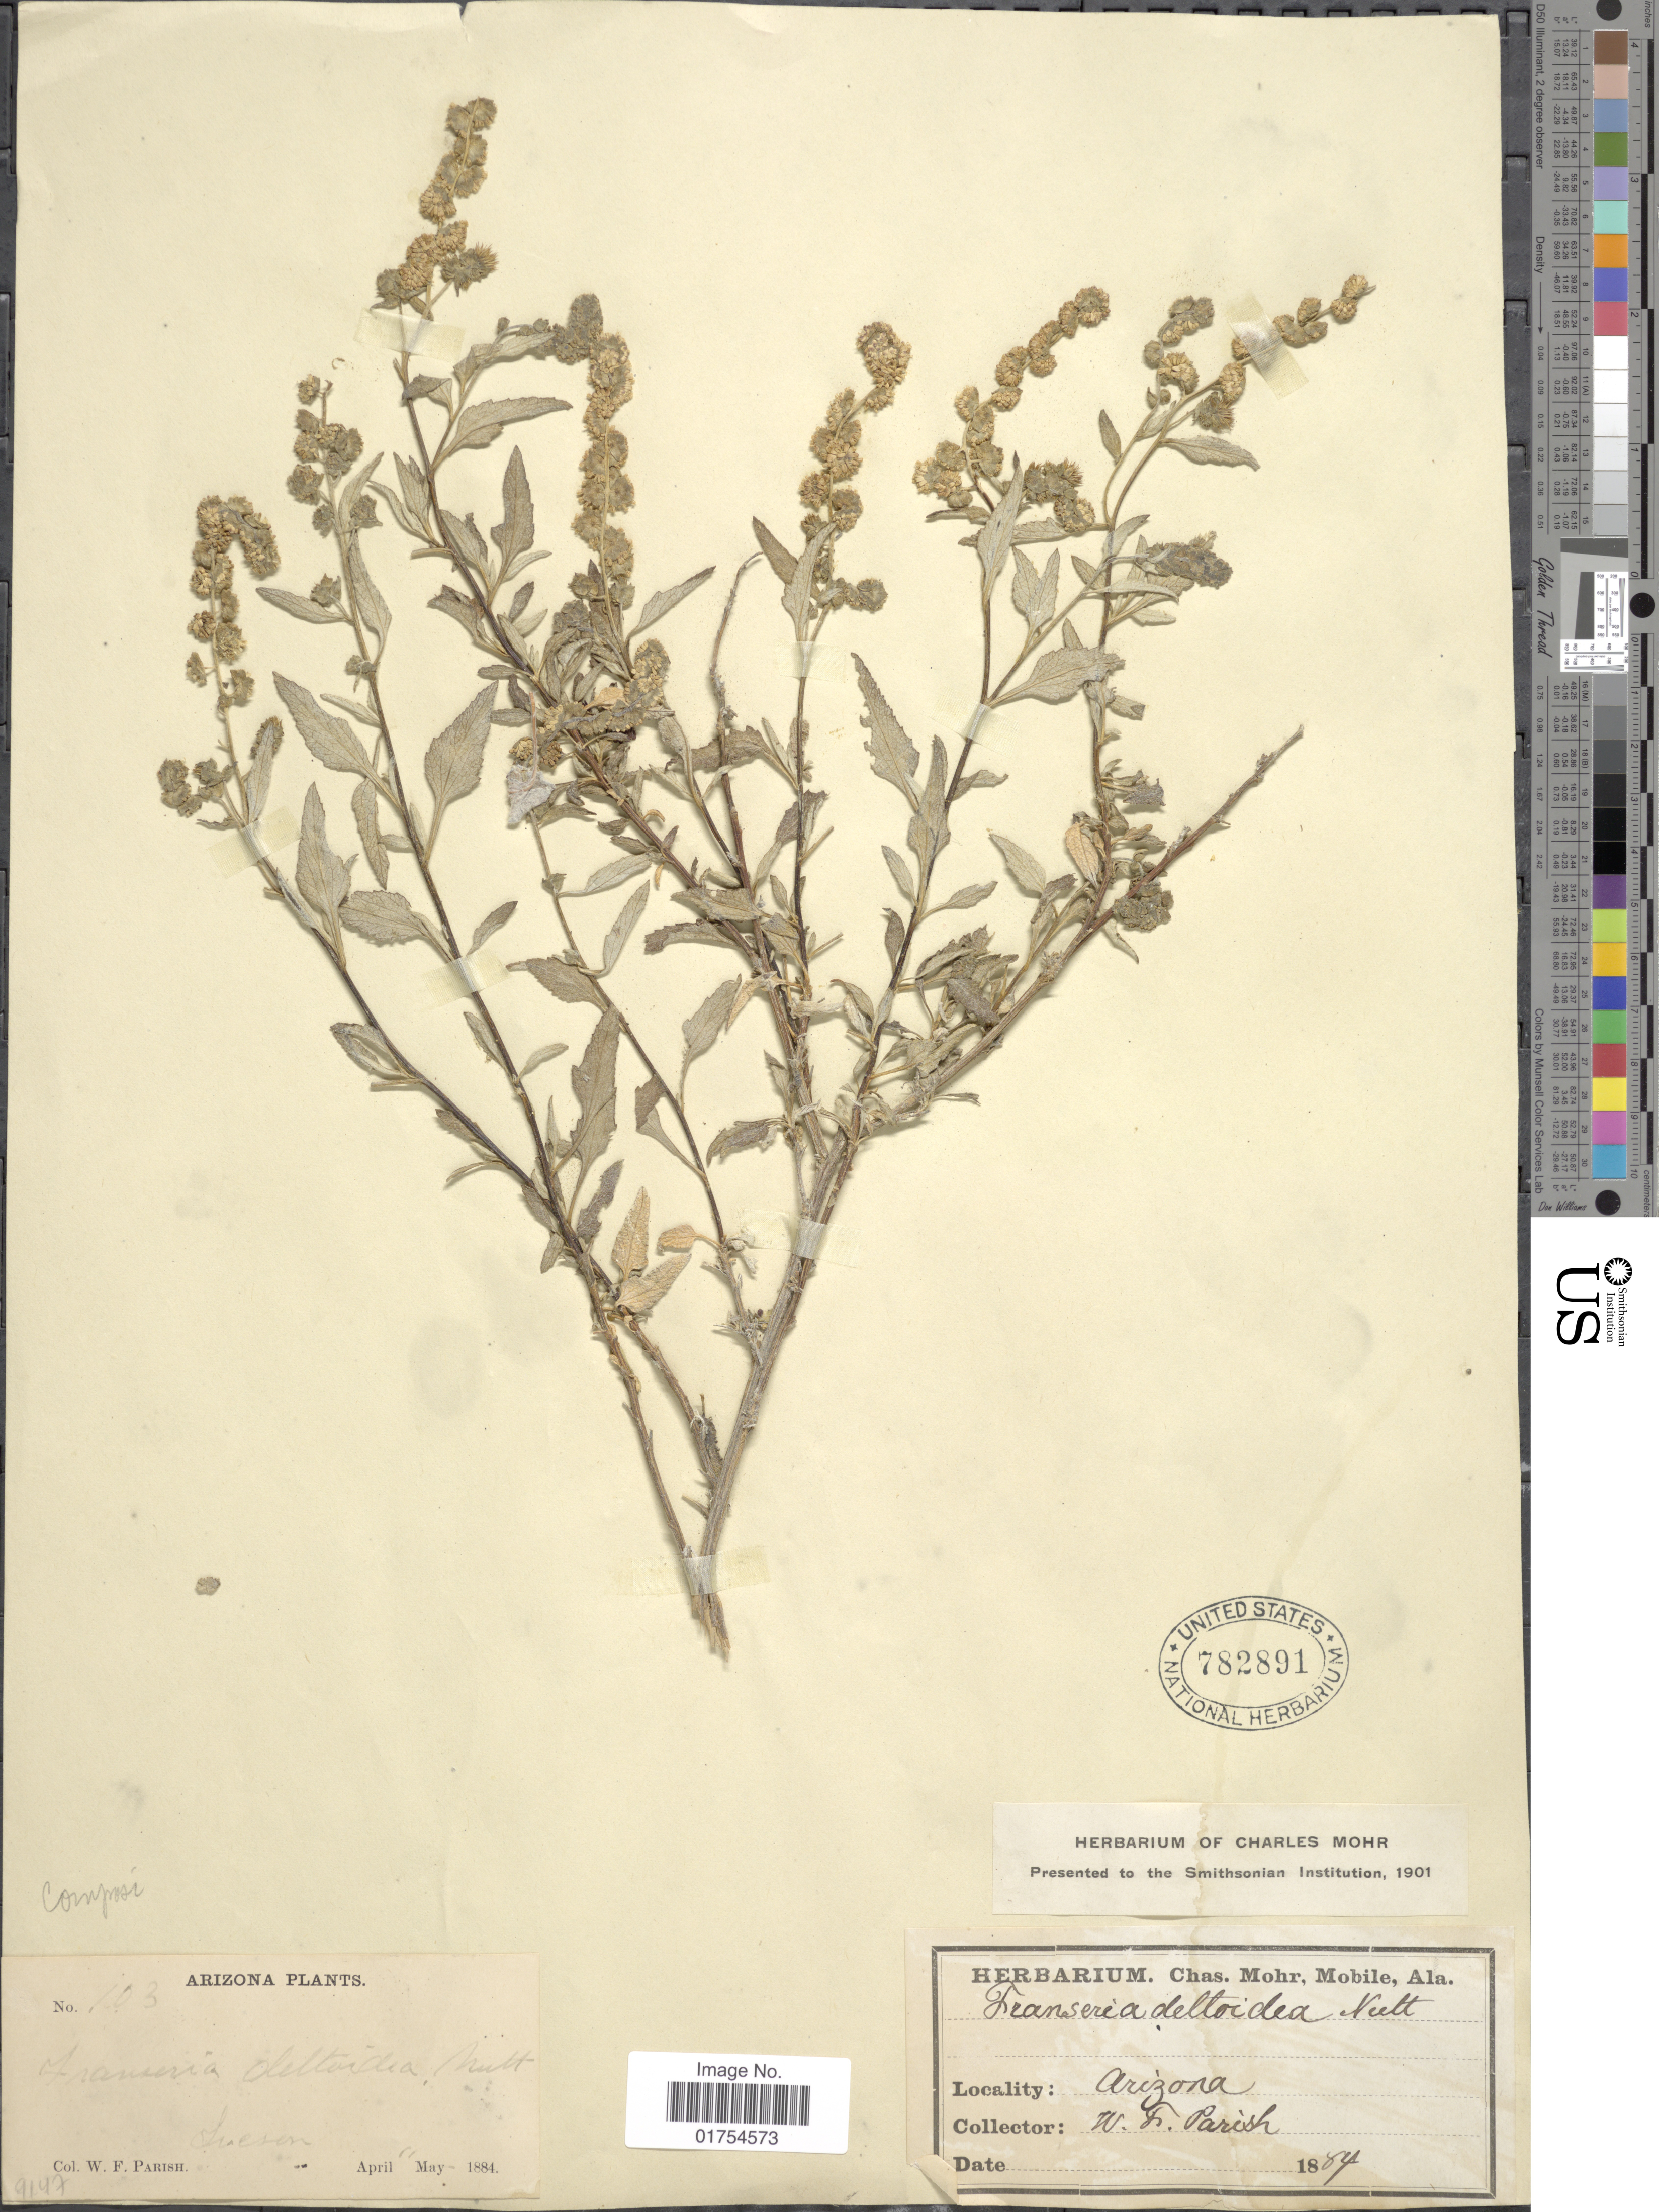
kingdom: Plantae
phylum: Tracheophyta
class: Magnoliopsida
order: Asterales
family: Asteraceae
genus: Franseria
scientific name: Franseria deltoidea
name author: Torr.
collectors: W. F. Parish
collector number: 103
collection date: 1884-04/1884-05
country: United States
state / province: Arizona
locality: Tucson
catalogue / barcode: US 782891